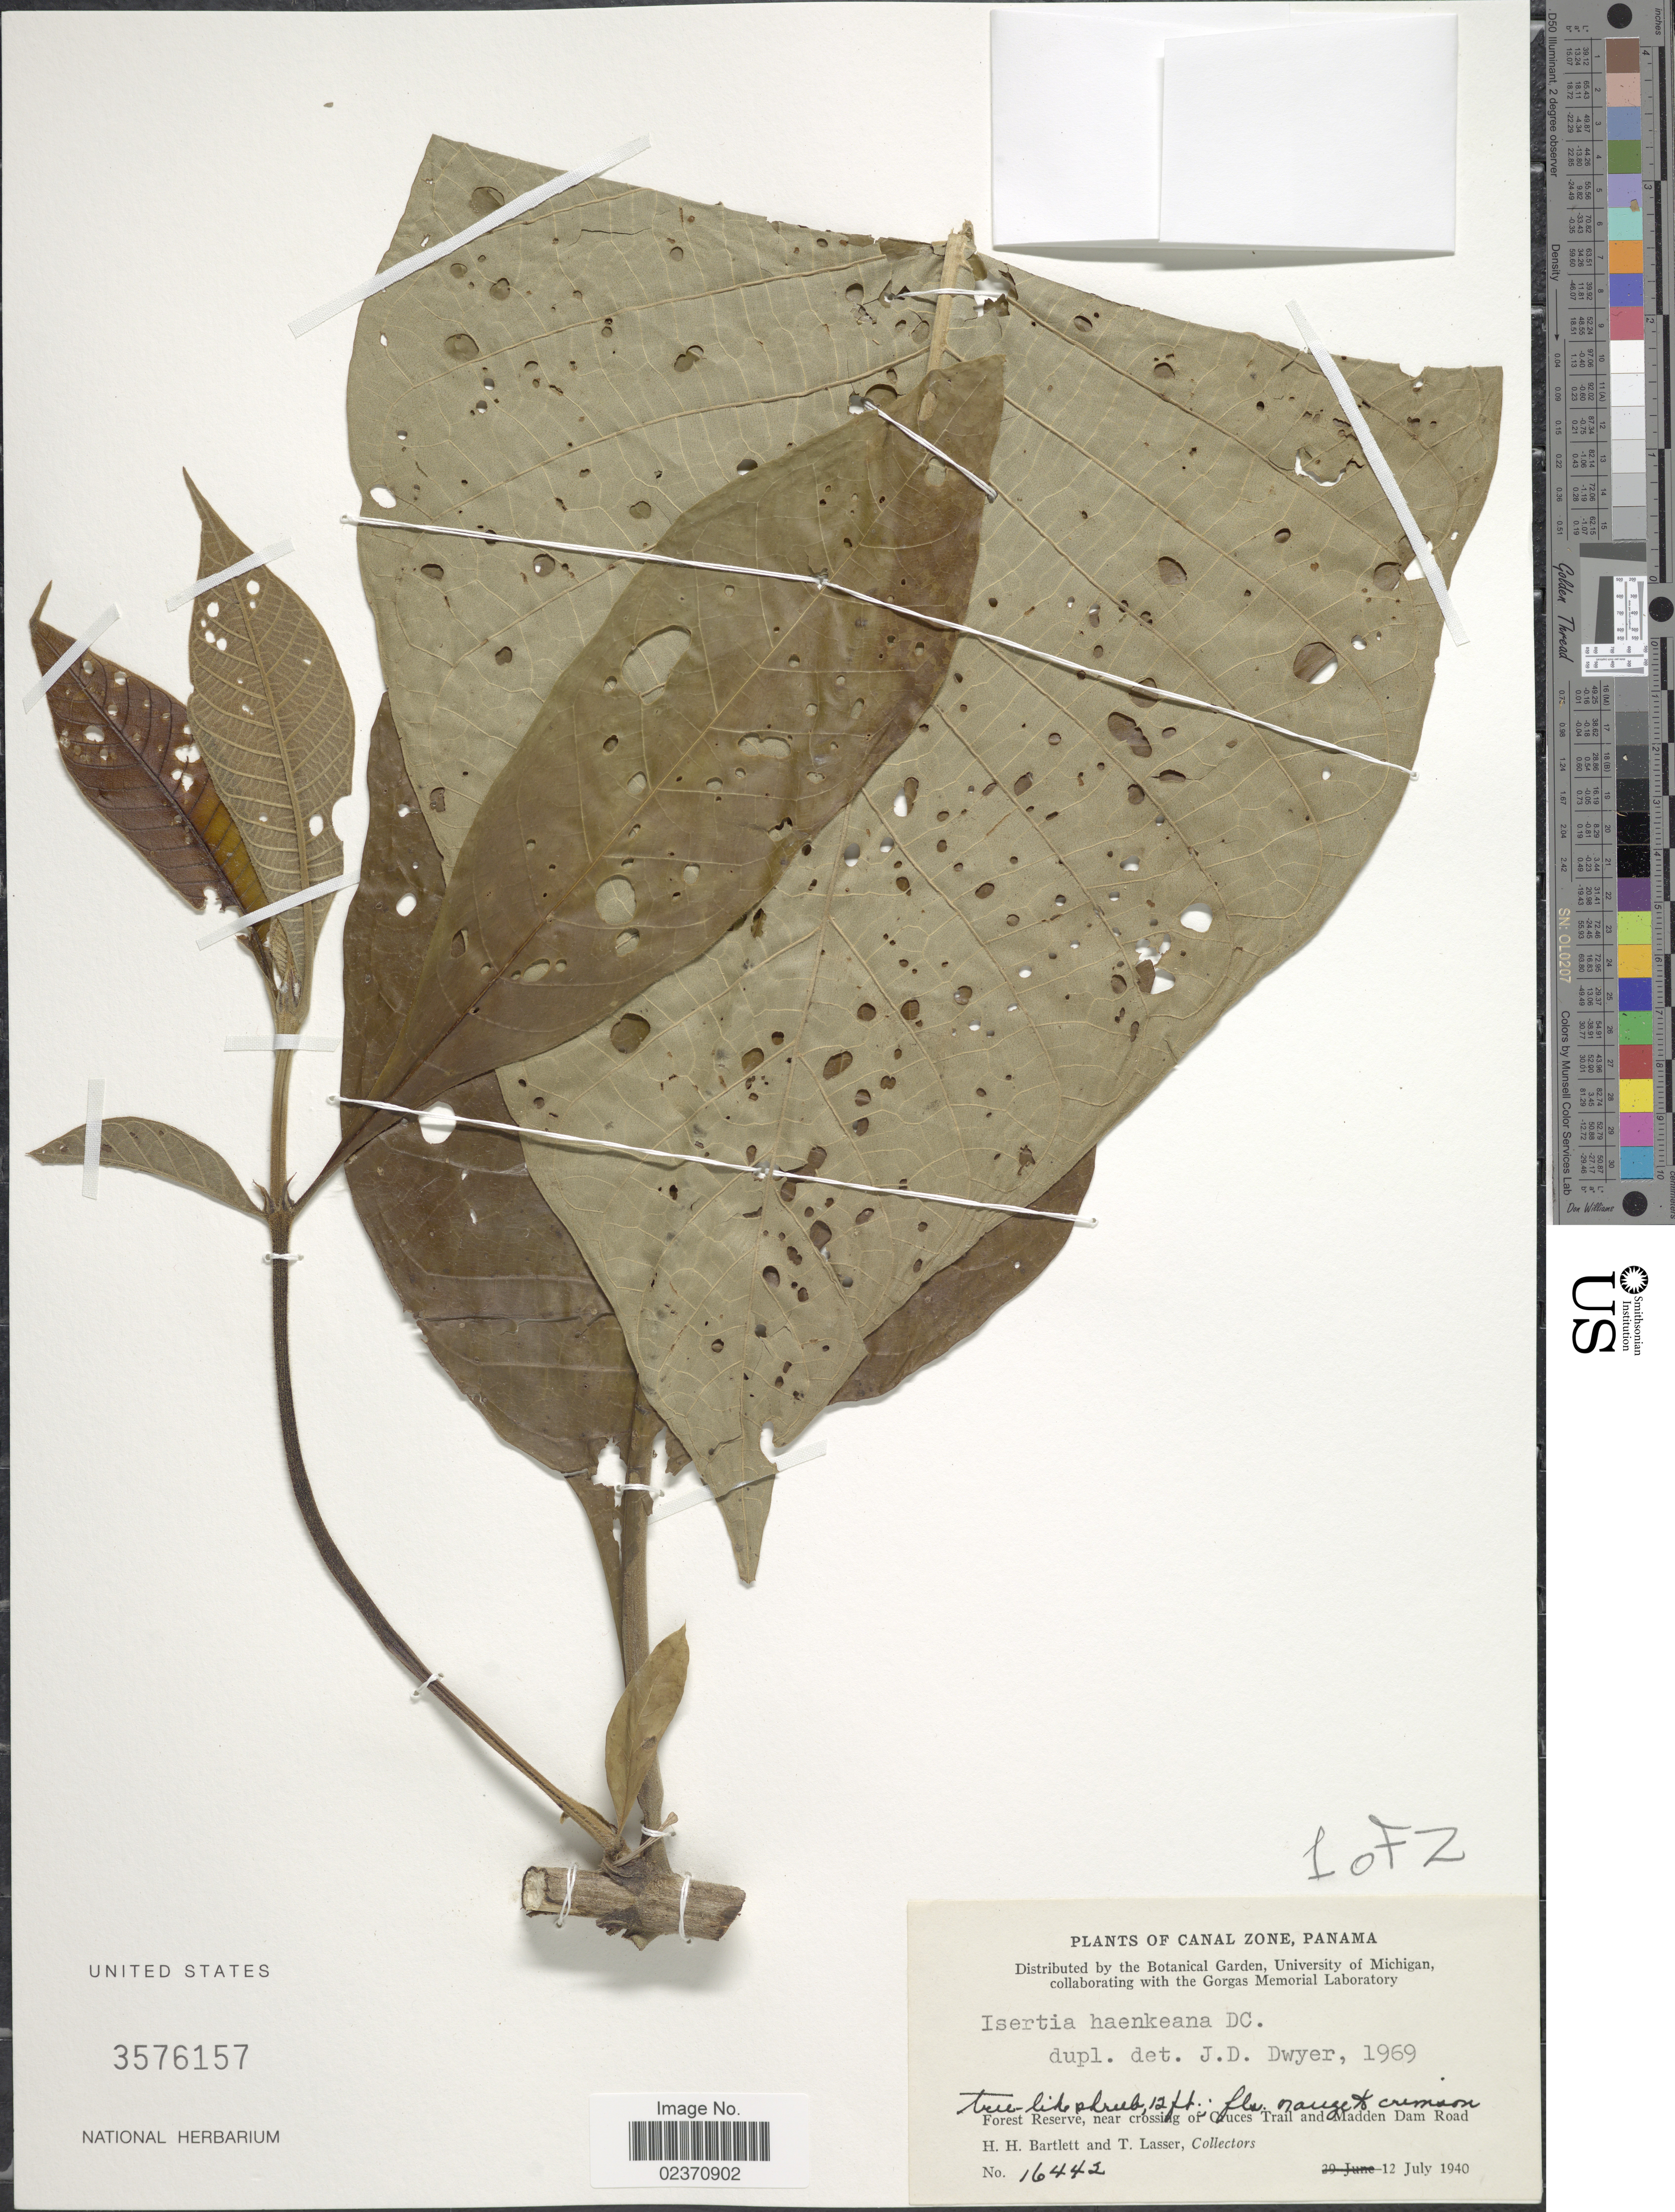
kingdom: Plantae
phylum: Tracheophyta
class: Magnoliopsida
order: Gentianales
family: Rubiaceae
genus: Isertia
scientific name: Isertia haenkeana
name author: DC.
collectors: H. H. Bartlett & T. Lasser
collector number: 16442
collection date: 1940-07-12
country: Panama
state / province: Colón / Panamá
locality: Canal Zone, Forest Reserve, near crossing of Cruces Trail and Madden Dam Road.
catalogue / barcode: US 3576157